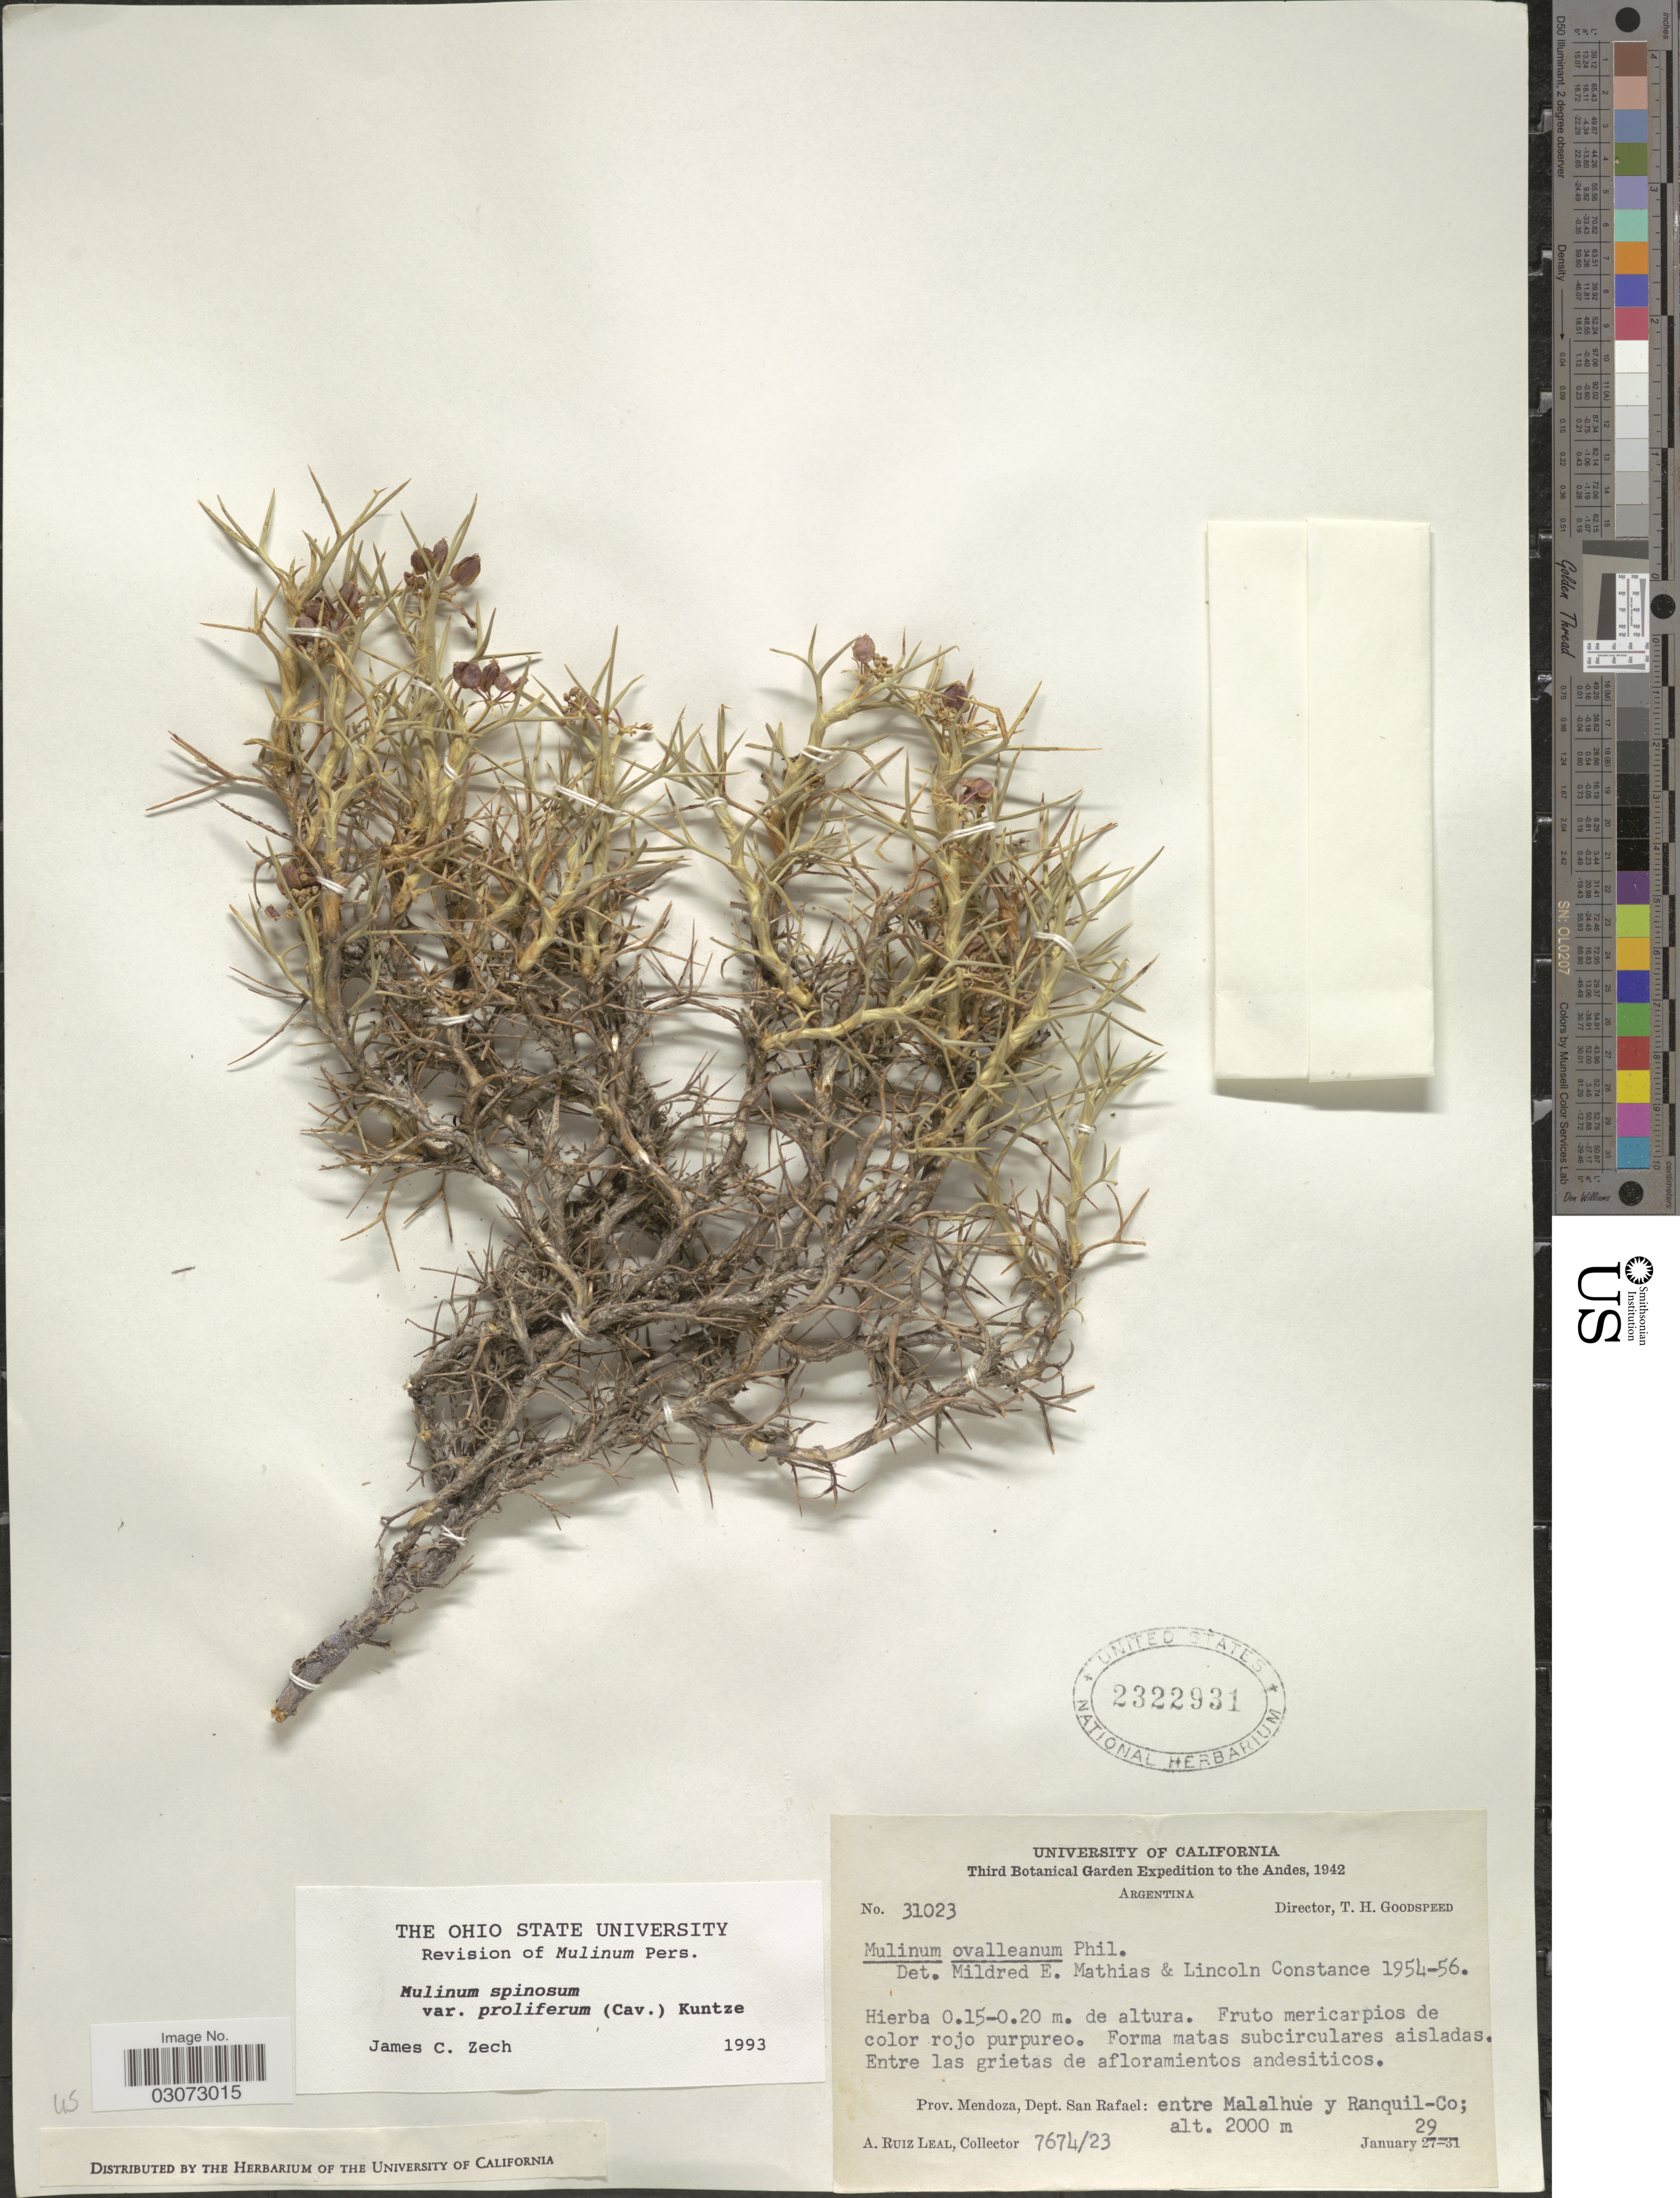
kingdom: Plantae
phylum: Tracheophyta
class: Magnoliopsida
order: Apiales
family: Apiaceae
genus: Mulinum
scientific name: Mulinum spinosum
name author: Pers.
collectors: A. R. Leal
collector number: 7674/23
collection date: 1942-01-29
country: Argentina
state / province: Mendoza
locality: The Andes. Prov. Mendoza, Dept. San Rafael: entre Malalhue y Ranquil-Co.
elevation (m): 2000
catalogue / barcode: US 2322931